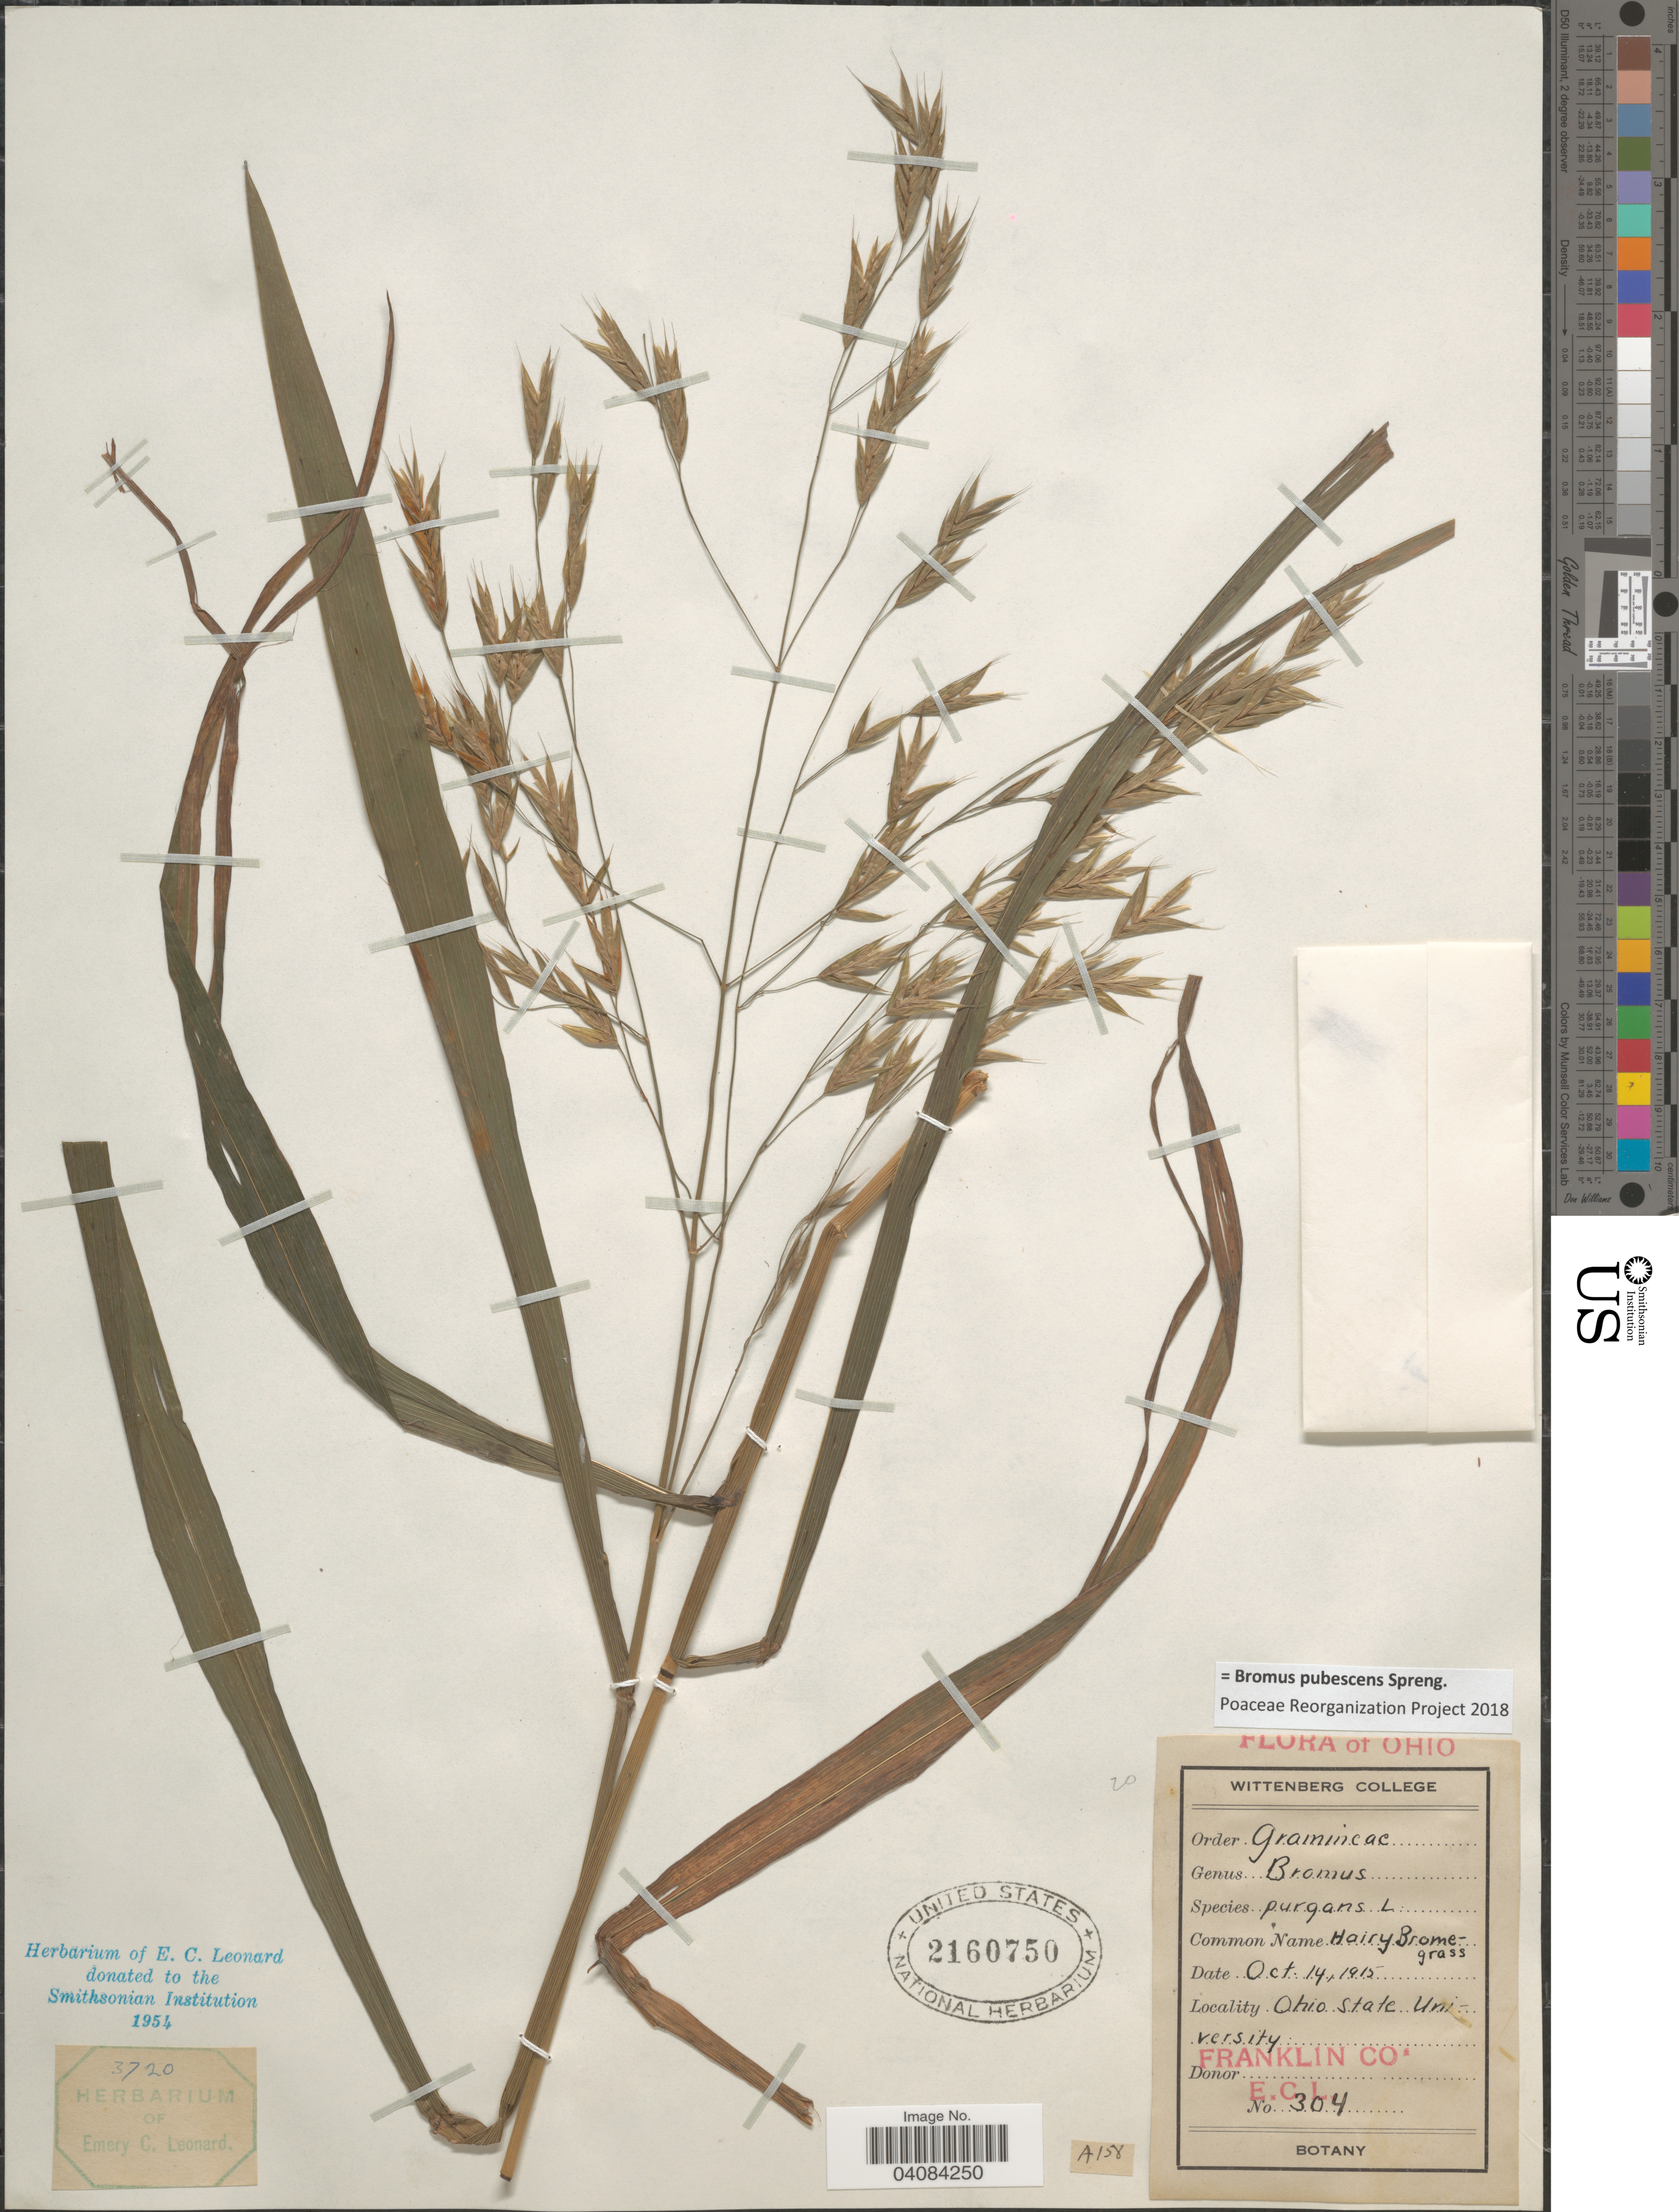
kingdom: Plantae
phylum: Tracheophyta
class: Liliopsida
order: Poales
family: Poaceae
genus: Bromus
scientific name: Bromus pubescens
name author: Muhl. ex Willd.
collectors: E. C. Leonard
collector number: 304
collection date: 1915-10-14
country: United States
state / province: Ohio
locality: Ohio State University. Franklin Co.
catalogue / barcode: US 2160750